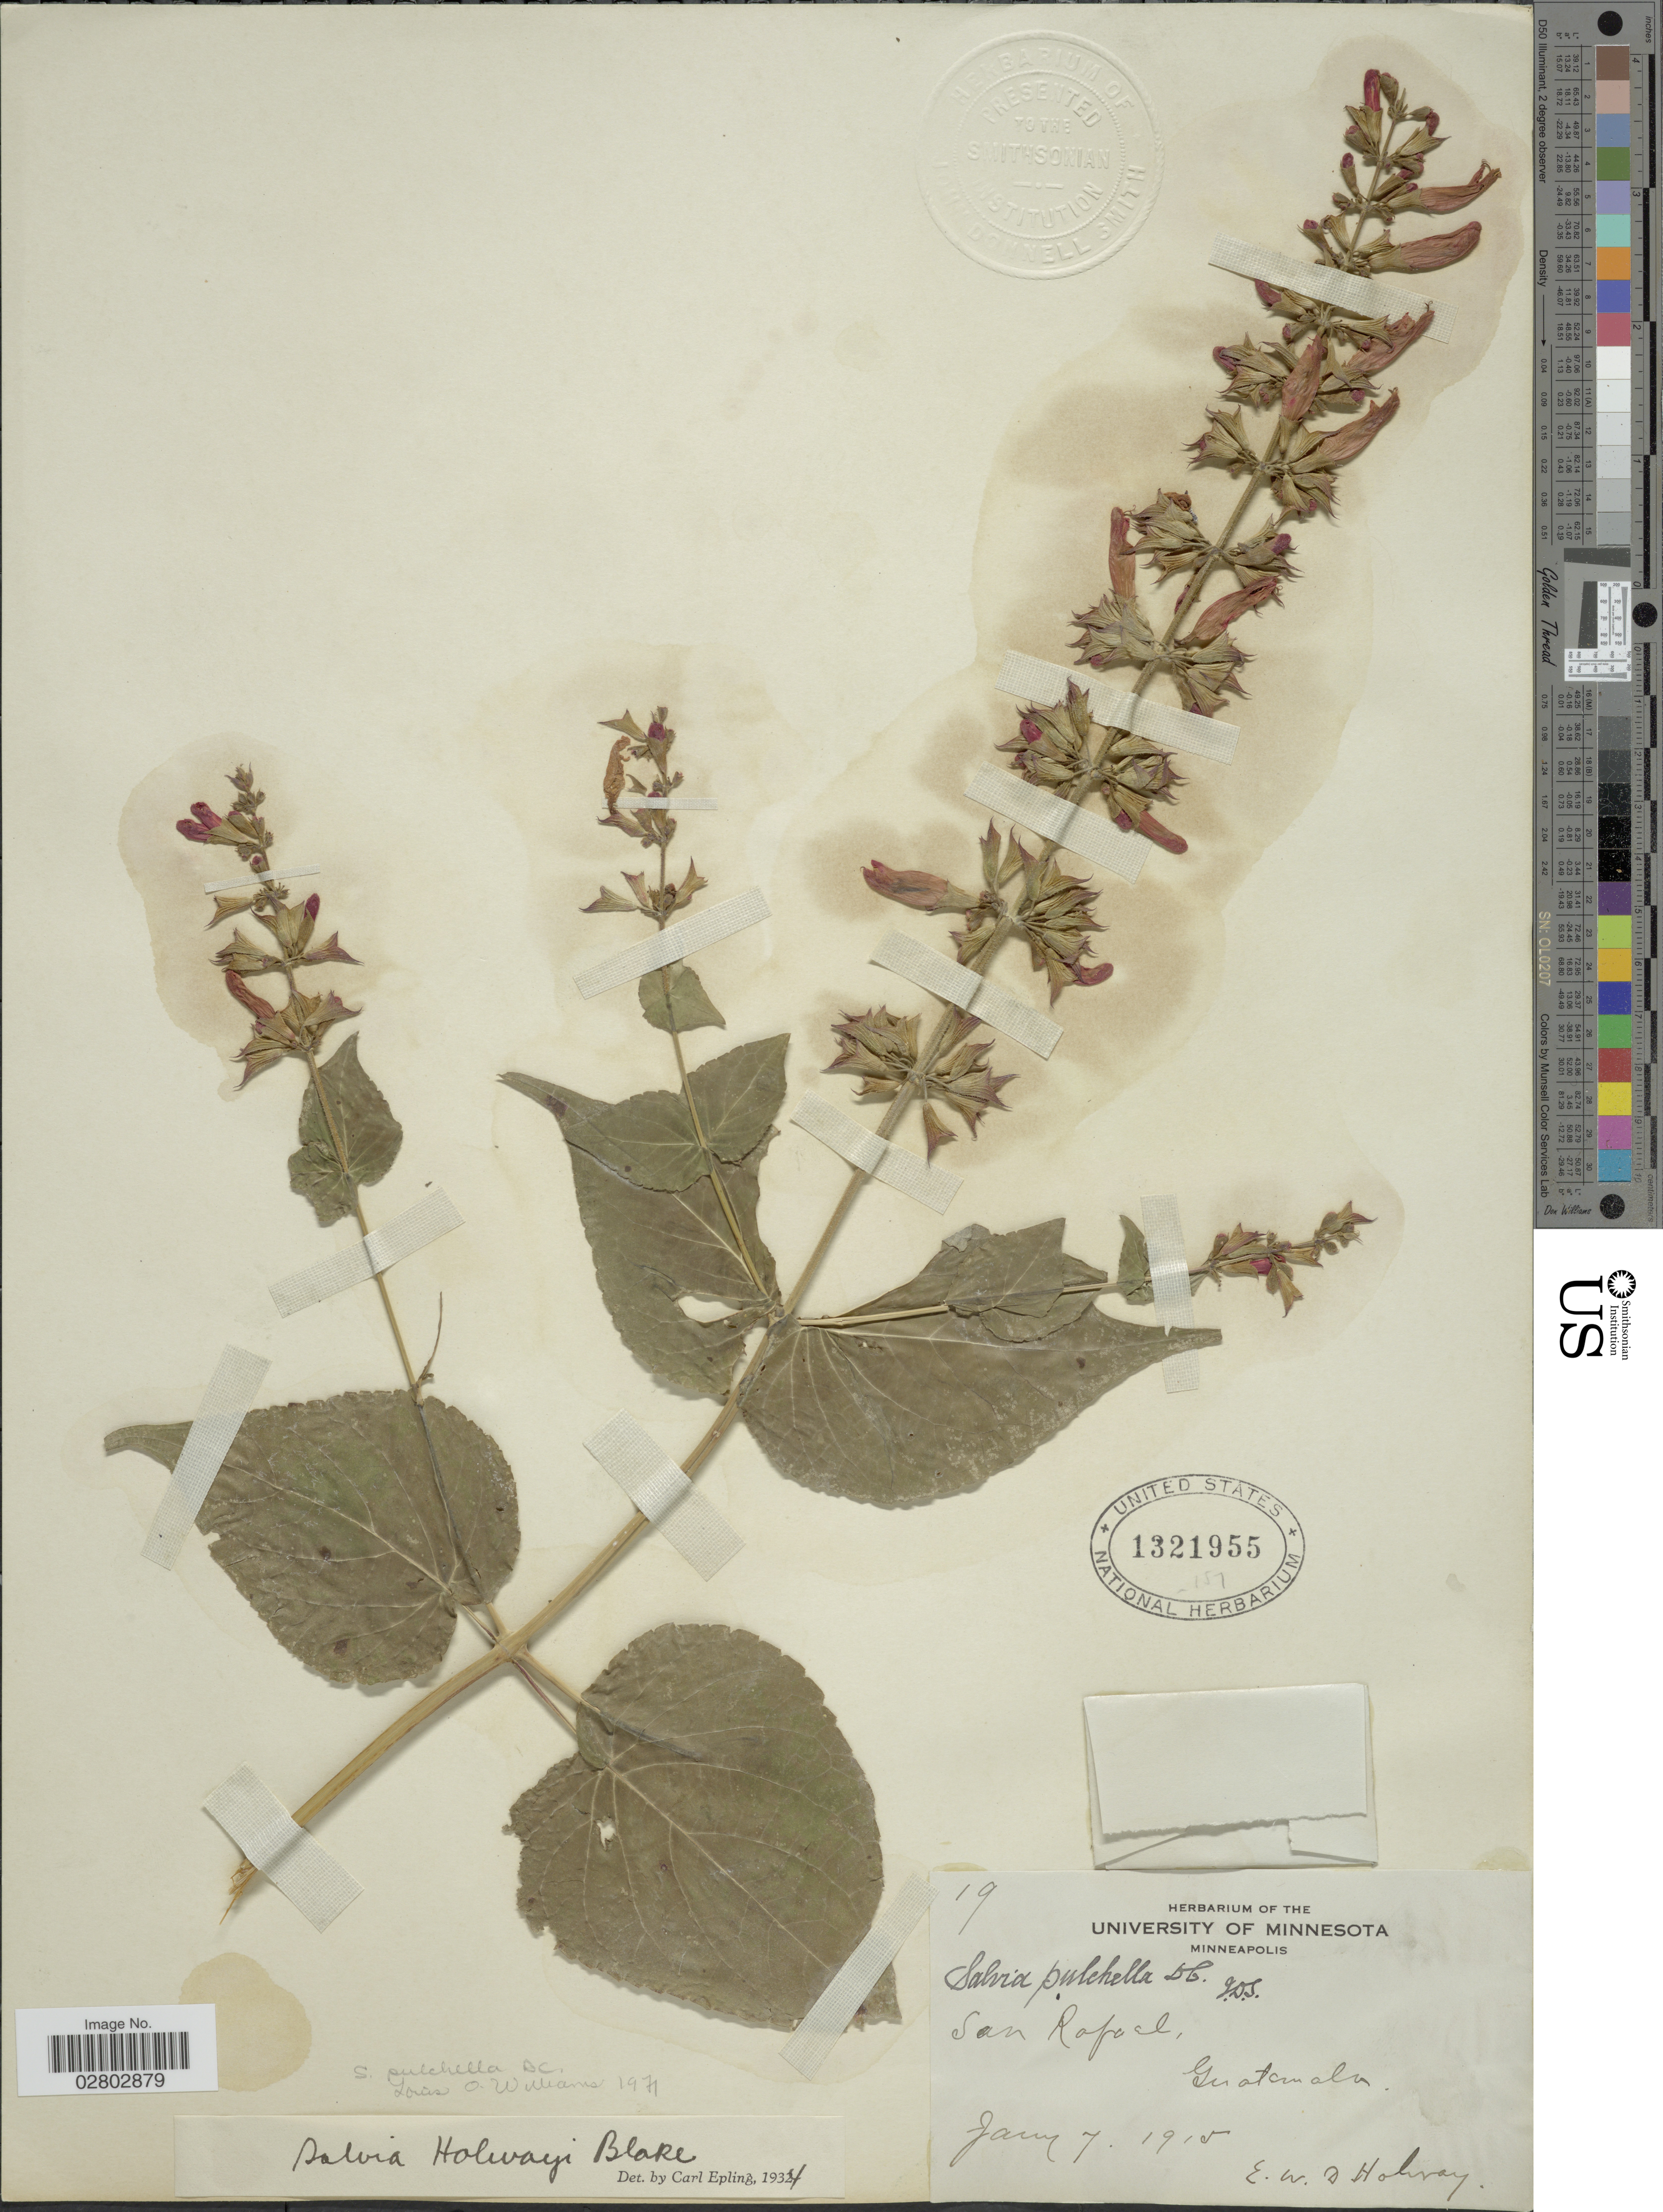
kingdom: Plantae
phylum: Tracheophyta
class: Magnoliopsida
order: Lamiales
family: Lamiaceae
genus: Salvia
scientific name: Salvia pulchella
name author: DC.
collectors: E. W. D. Holway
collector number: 19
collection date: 1915-01-07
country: Guatemala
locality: San Rafael, Guatemala.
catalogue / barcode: US 1321955